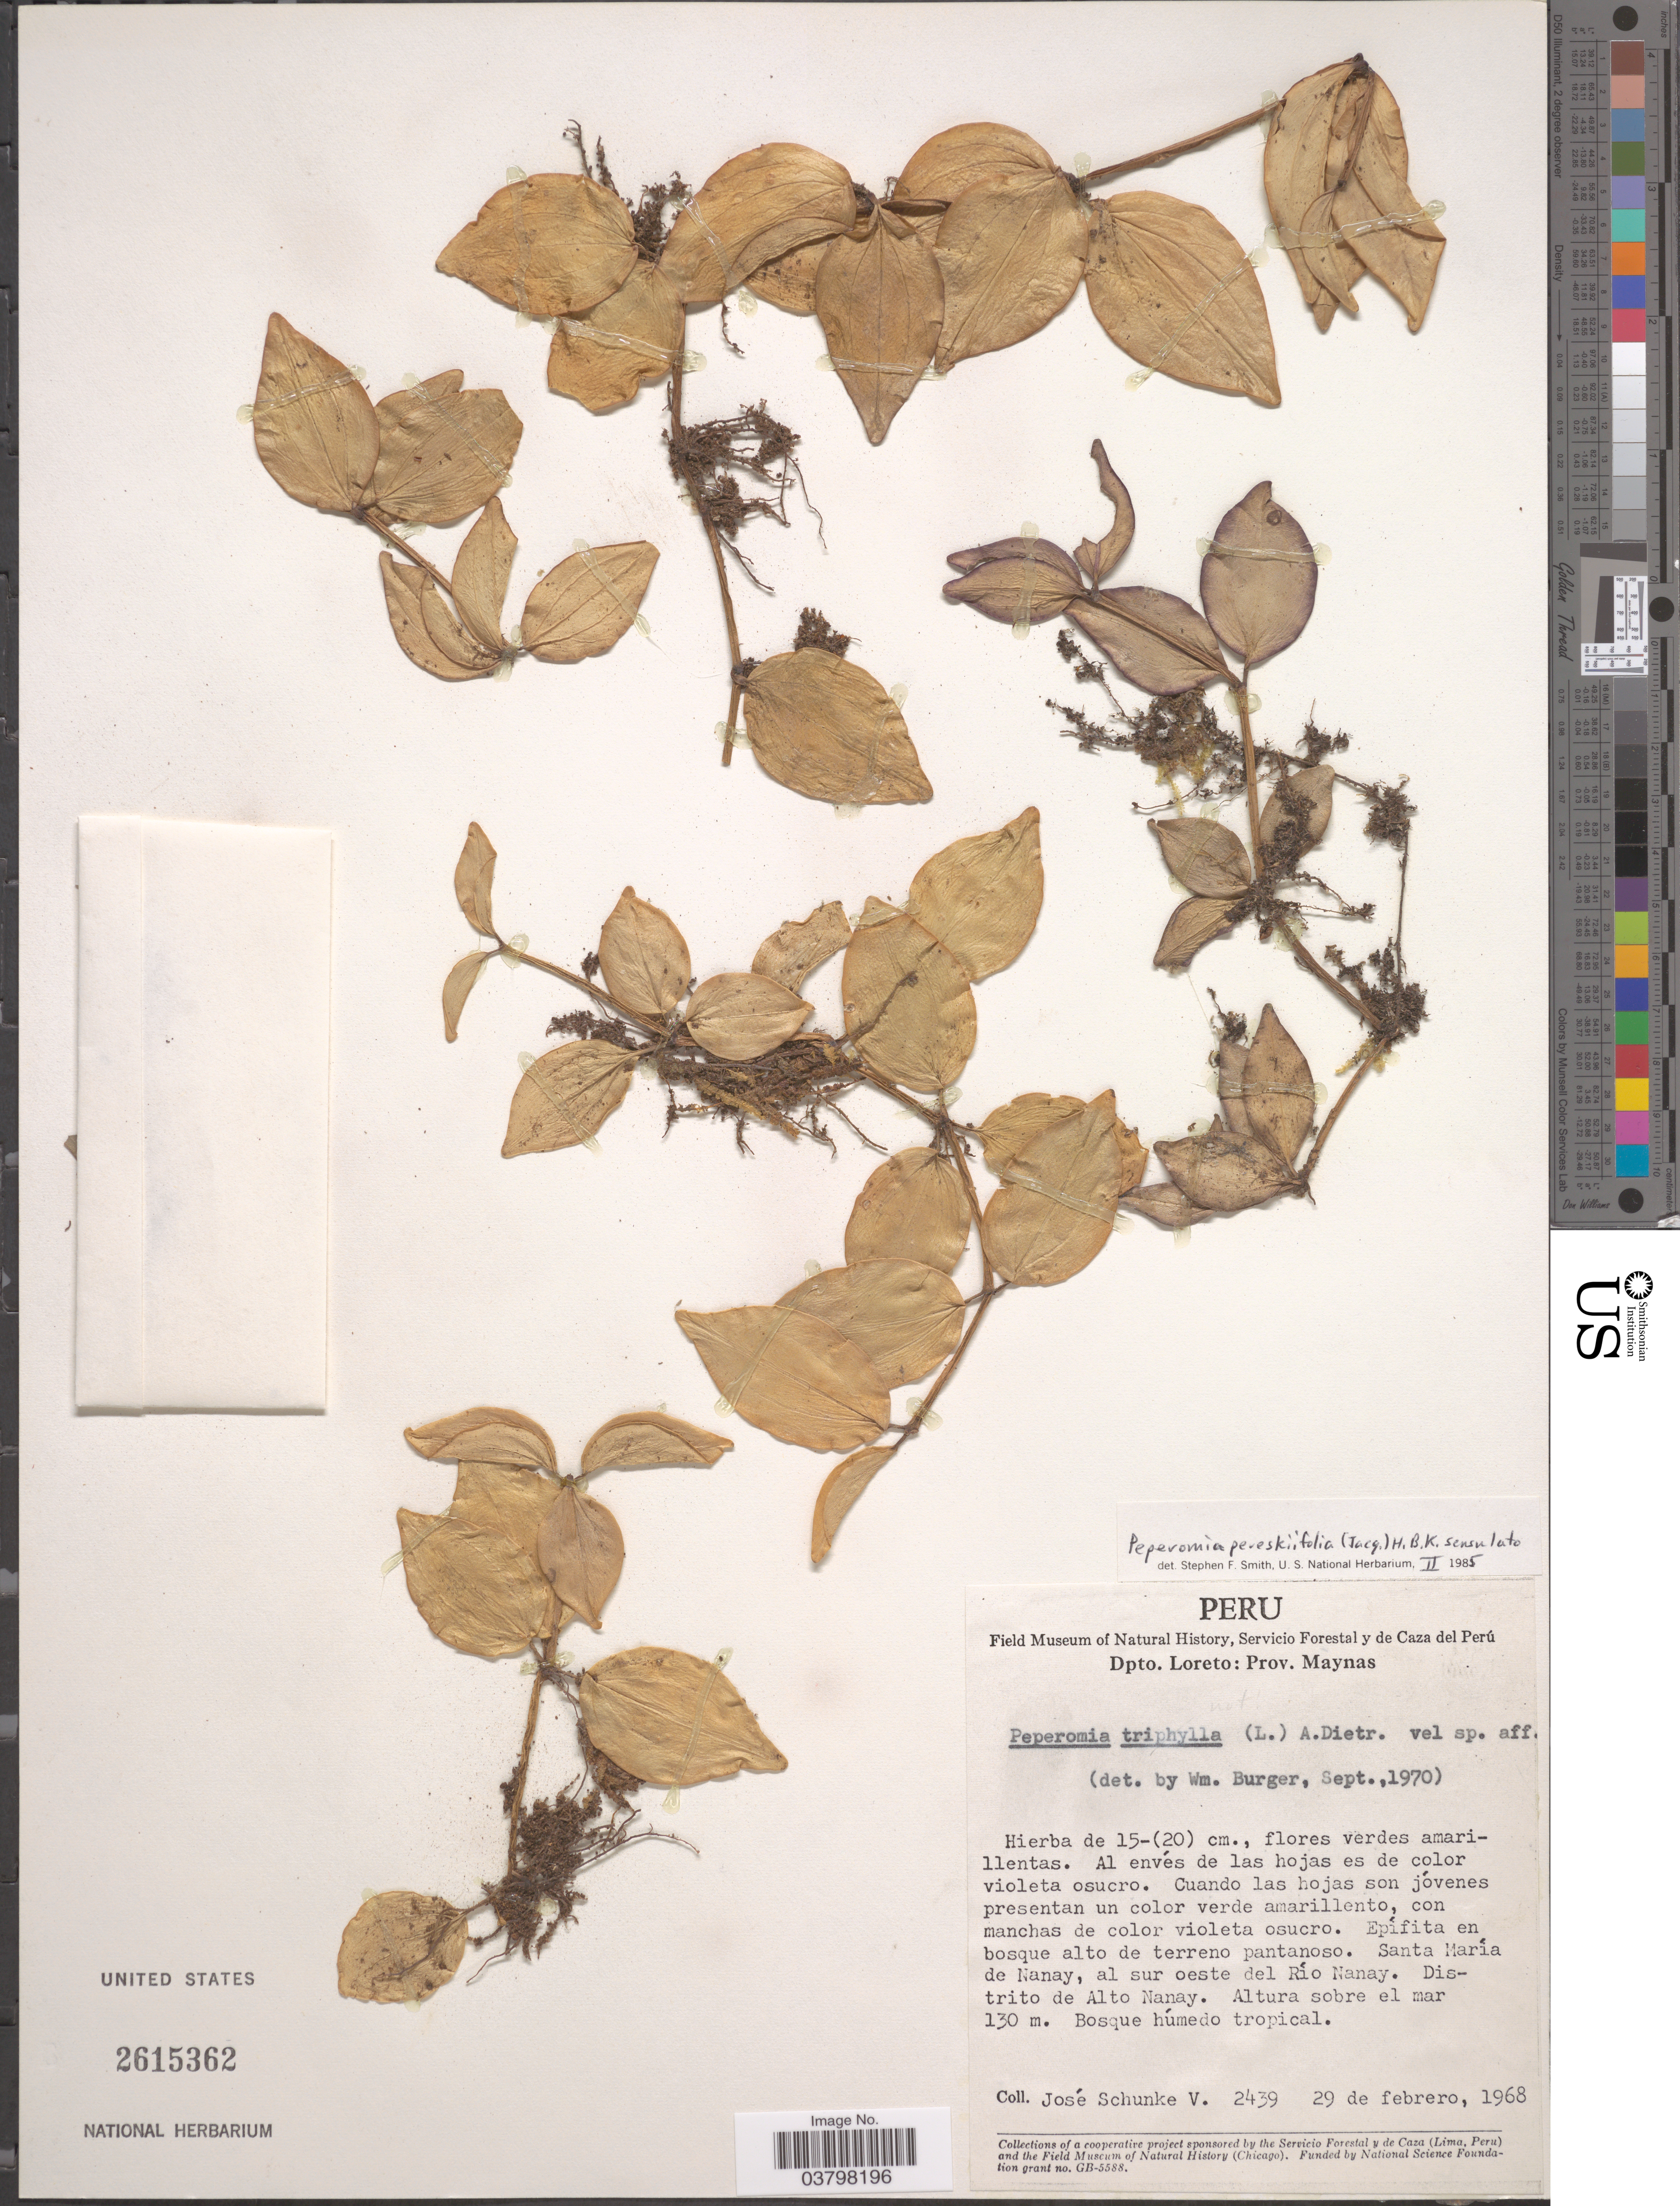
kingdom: Plantae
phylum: Tracheophyta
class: Magnoliopsida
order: Piperales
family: Piperaceae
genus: Peperomia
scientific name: Peperomia pereskiifolia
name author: (Jacq.) Kunth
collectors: J. Schunke Vigo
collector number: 2439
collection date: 1968-02-29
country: Peru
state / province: Loreto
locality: Dpto. Loreto: Prov. Maynas. Santa María de Nanay, al sur oeste del Río Nanay. Distrito de Alto Nanay.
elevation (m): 130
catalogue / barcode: US 2615362